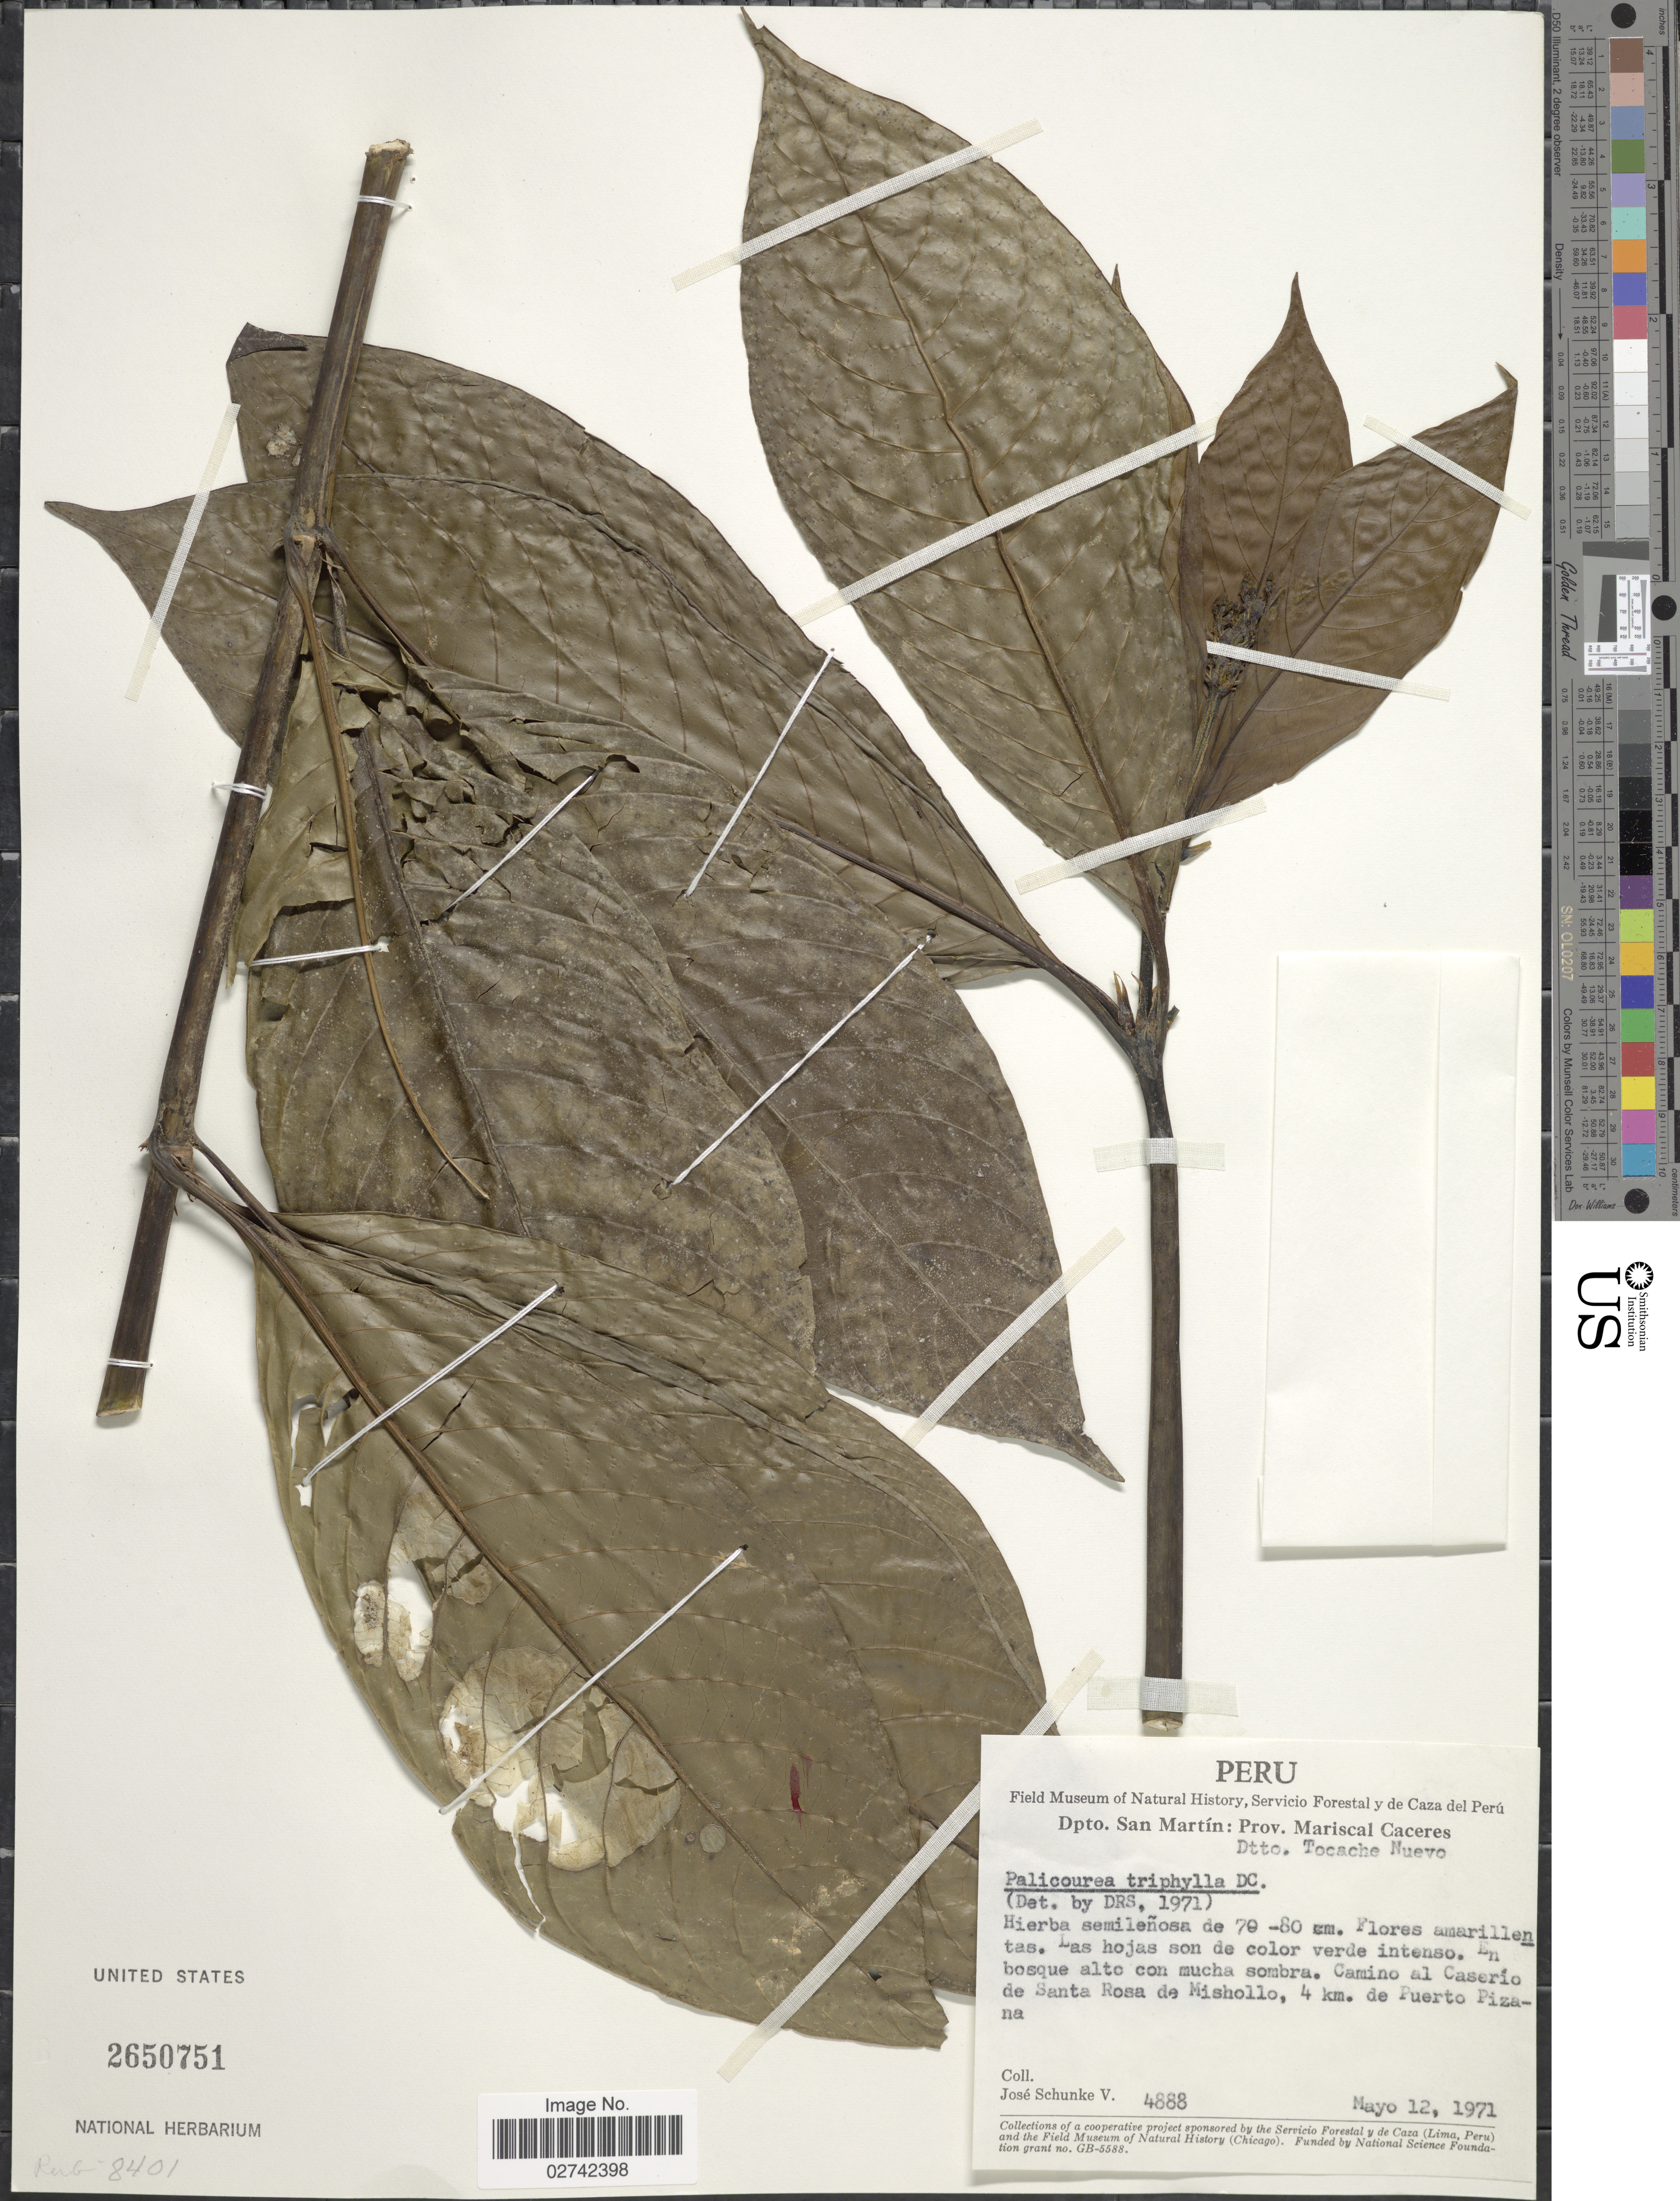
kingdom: Plantae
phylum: Tracheophyta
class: Magnoliopsida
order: Gentianales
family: Rubiaceae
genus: Palicourea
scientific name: Palicourea triphylla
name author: DC.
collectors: J. Schunke Vigo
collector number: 4888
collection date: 1971-05-12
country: Peru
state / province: San Martín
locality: Prov. Mariscal Caceres, Dtto. Tocache Nuevo, Camino al Caserio de Santa Rosa de Mishollo, 4 km. de Puerto Pizana.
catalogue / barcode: US 2650751